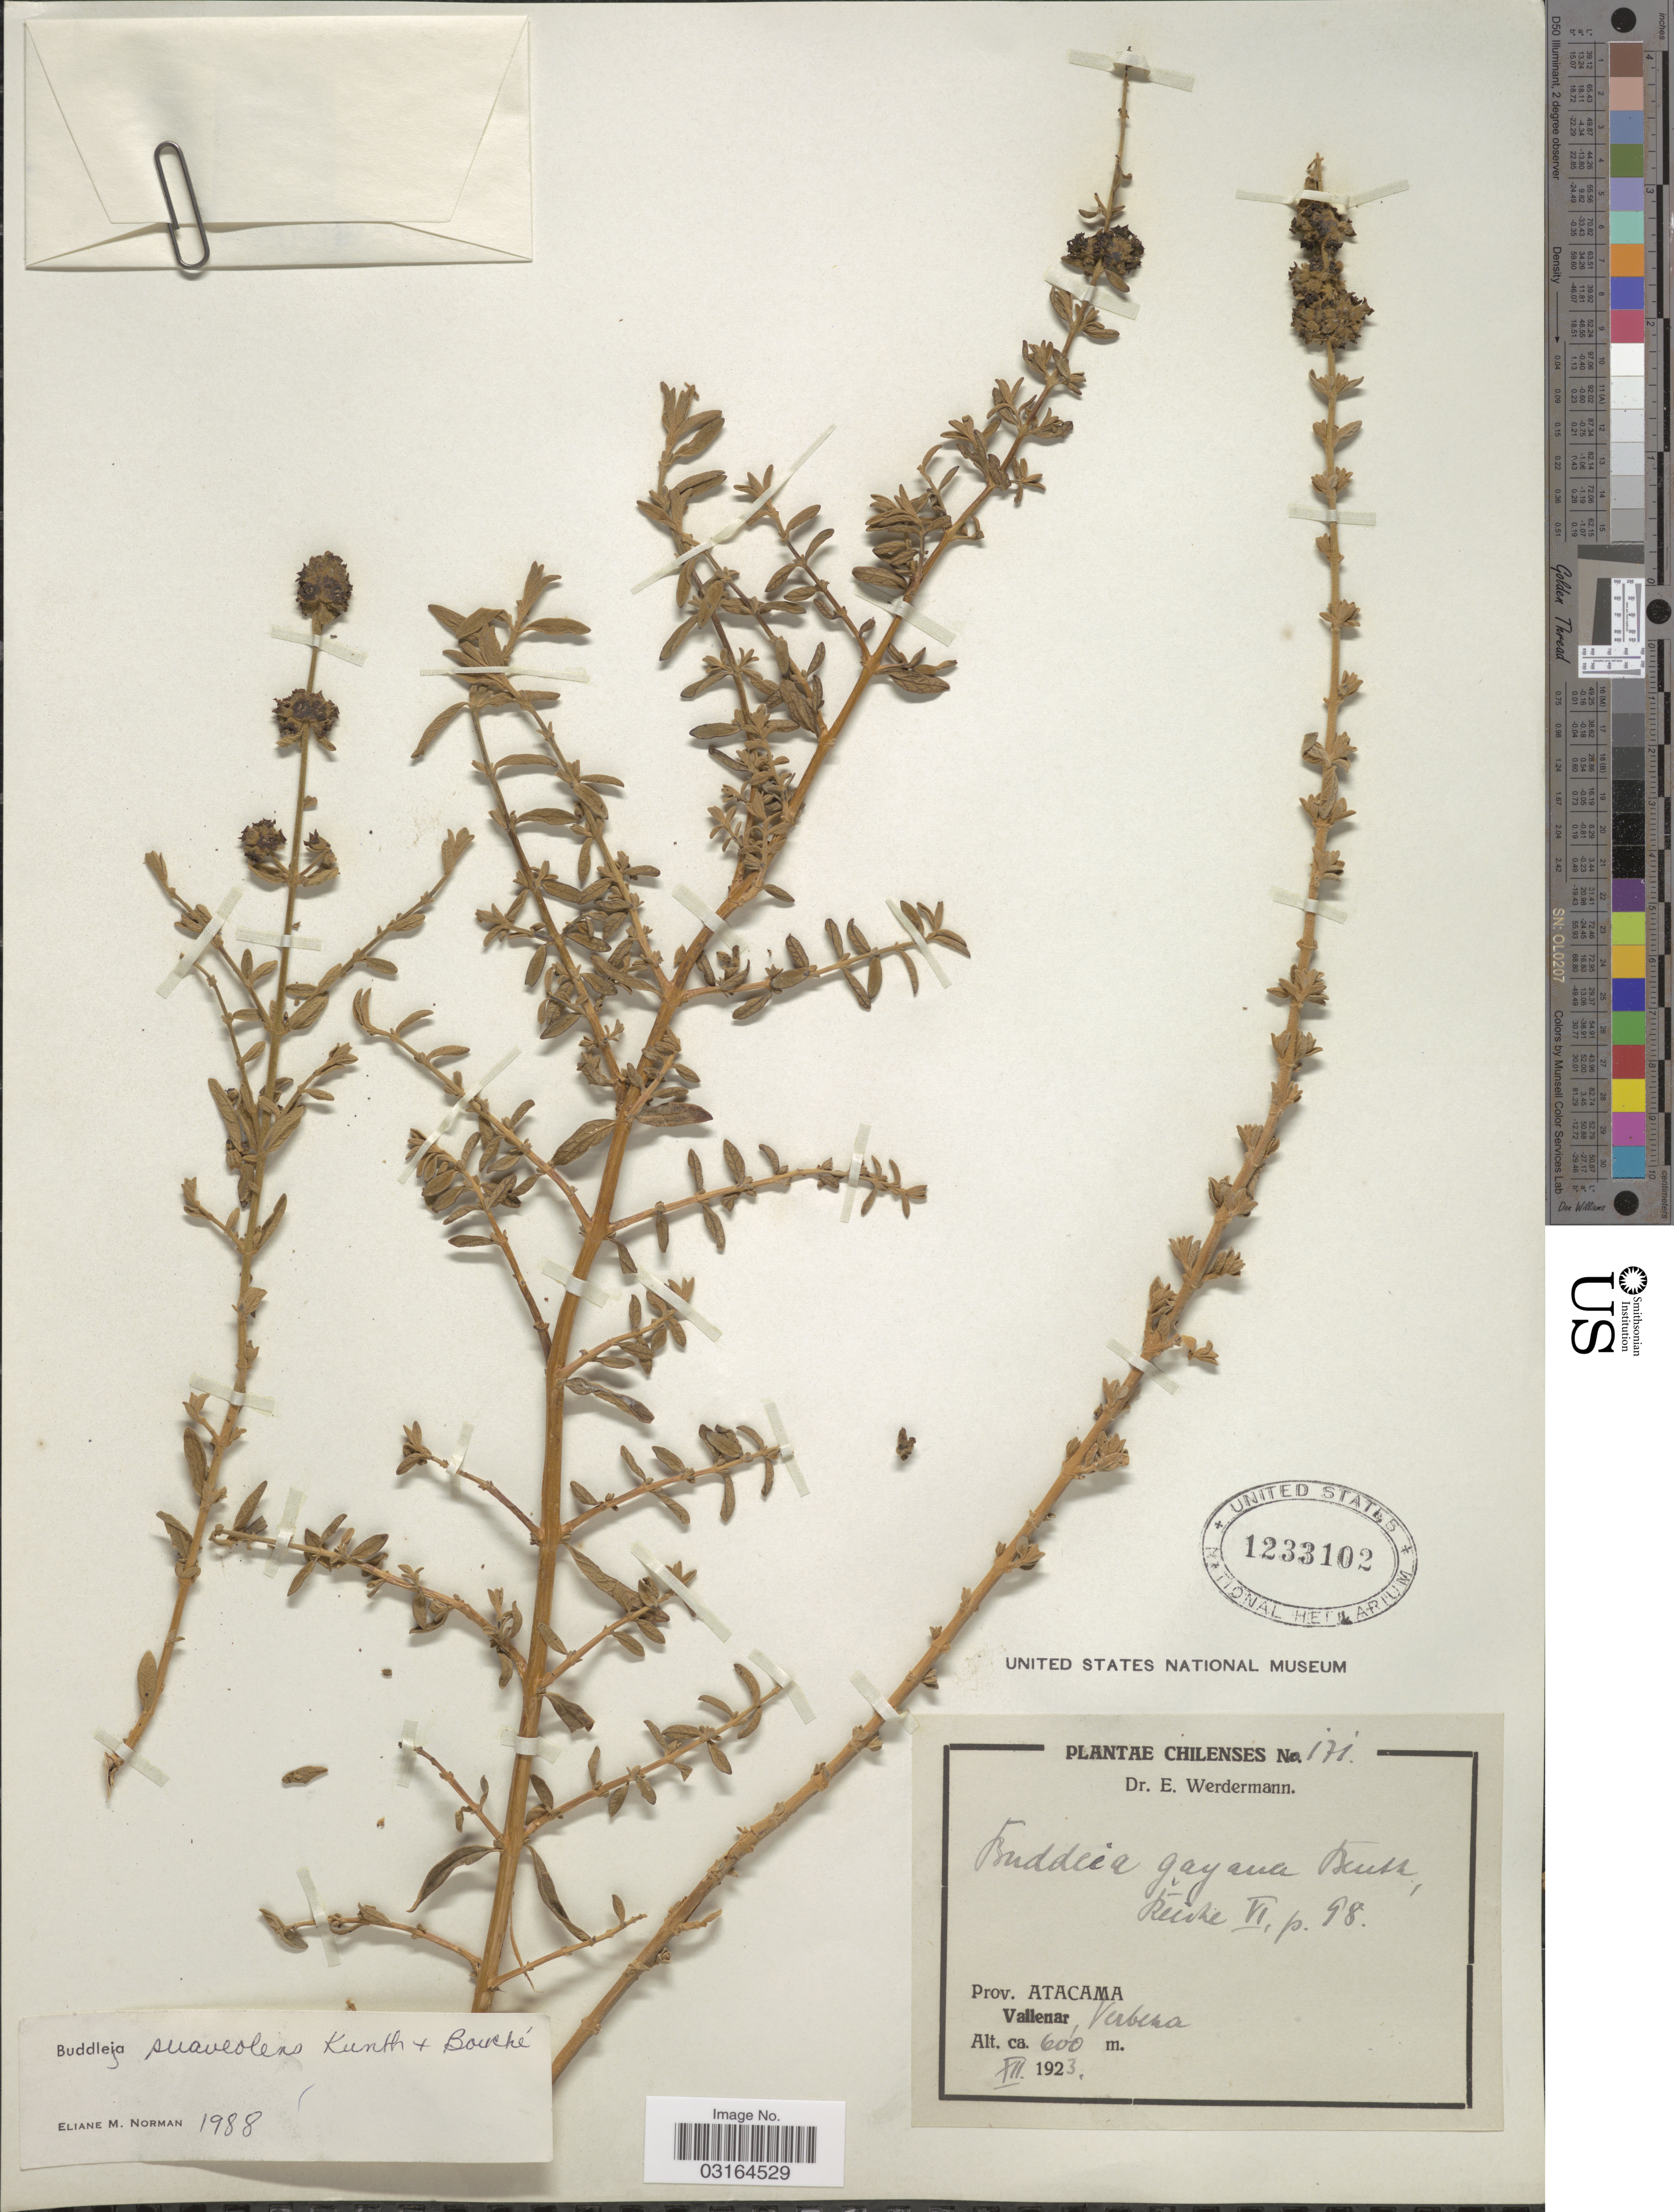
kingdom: Plantae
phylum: Tracheophyta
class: Magnoliopsida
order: Lamiales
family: Scrophulariaceae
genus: Buddleja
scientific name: Buddleja suaveolens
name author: Kunth & C.D. Bouché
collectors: E. Werdermann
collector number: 171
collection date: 1923-12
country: Chile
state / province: Atacama (III)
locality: Prov. Atacama. Vallenar, Verbena.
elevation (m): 600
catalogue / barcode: US 1233102